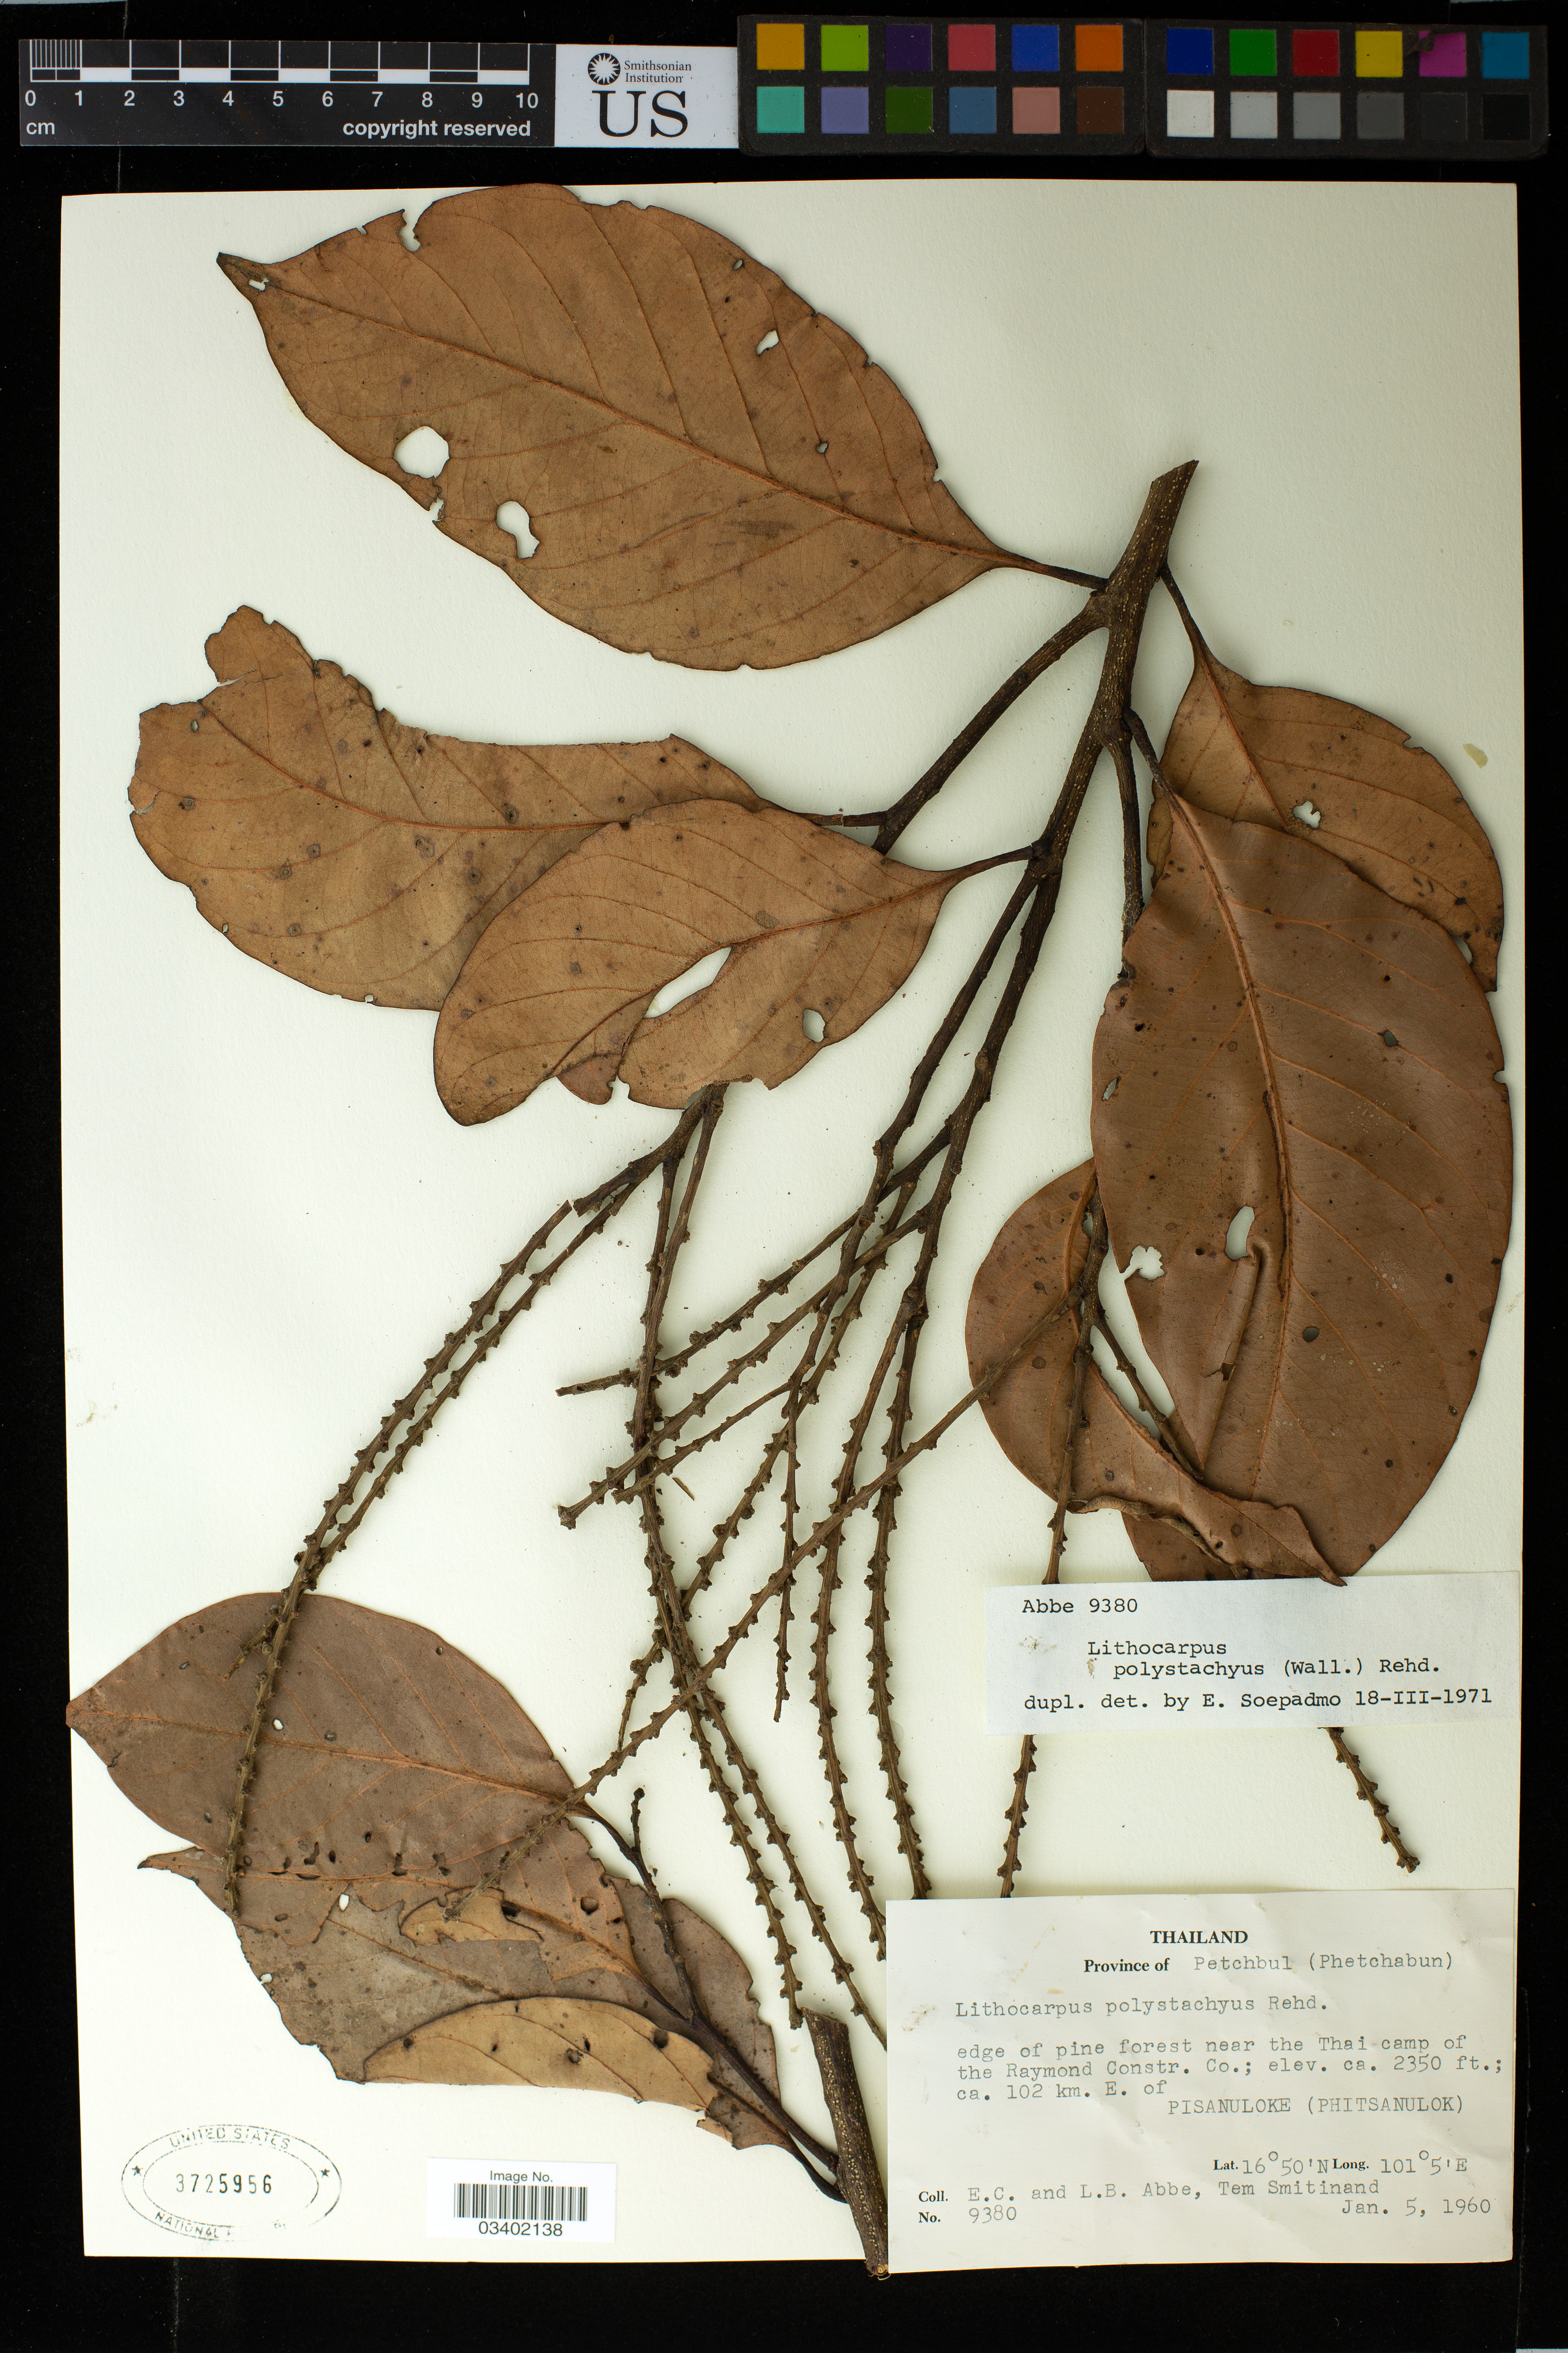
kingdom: Plantae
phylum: Tracheophyta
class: Magnoliopsida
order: Fagales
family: Fagaceae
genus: Lithocarpus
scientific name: Lithocarpus polystachyus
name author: (Wall. ex A. DC.) Rehder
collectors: E. C. Abbe & L. B. Abbe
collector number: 9380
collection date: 1960-01-05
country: Thailand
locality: Province of Petchbul, near the Thai camp of the Raymond Constr. Co., ca. 102 km. E. of Pisanuloke (Phitsanulok)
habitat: edge of pine forest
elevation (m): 716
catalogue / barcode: US 3725956